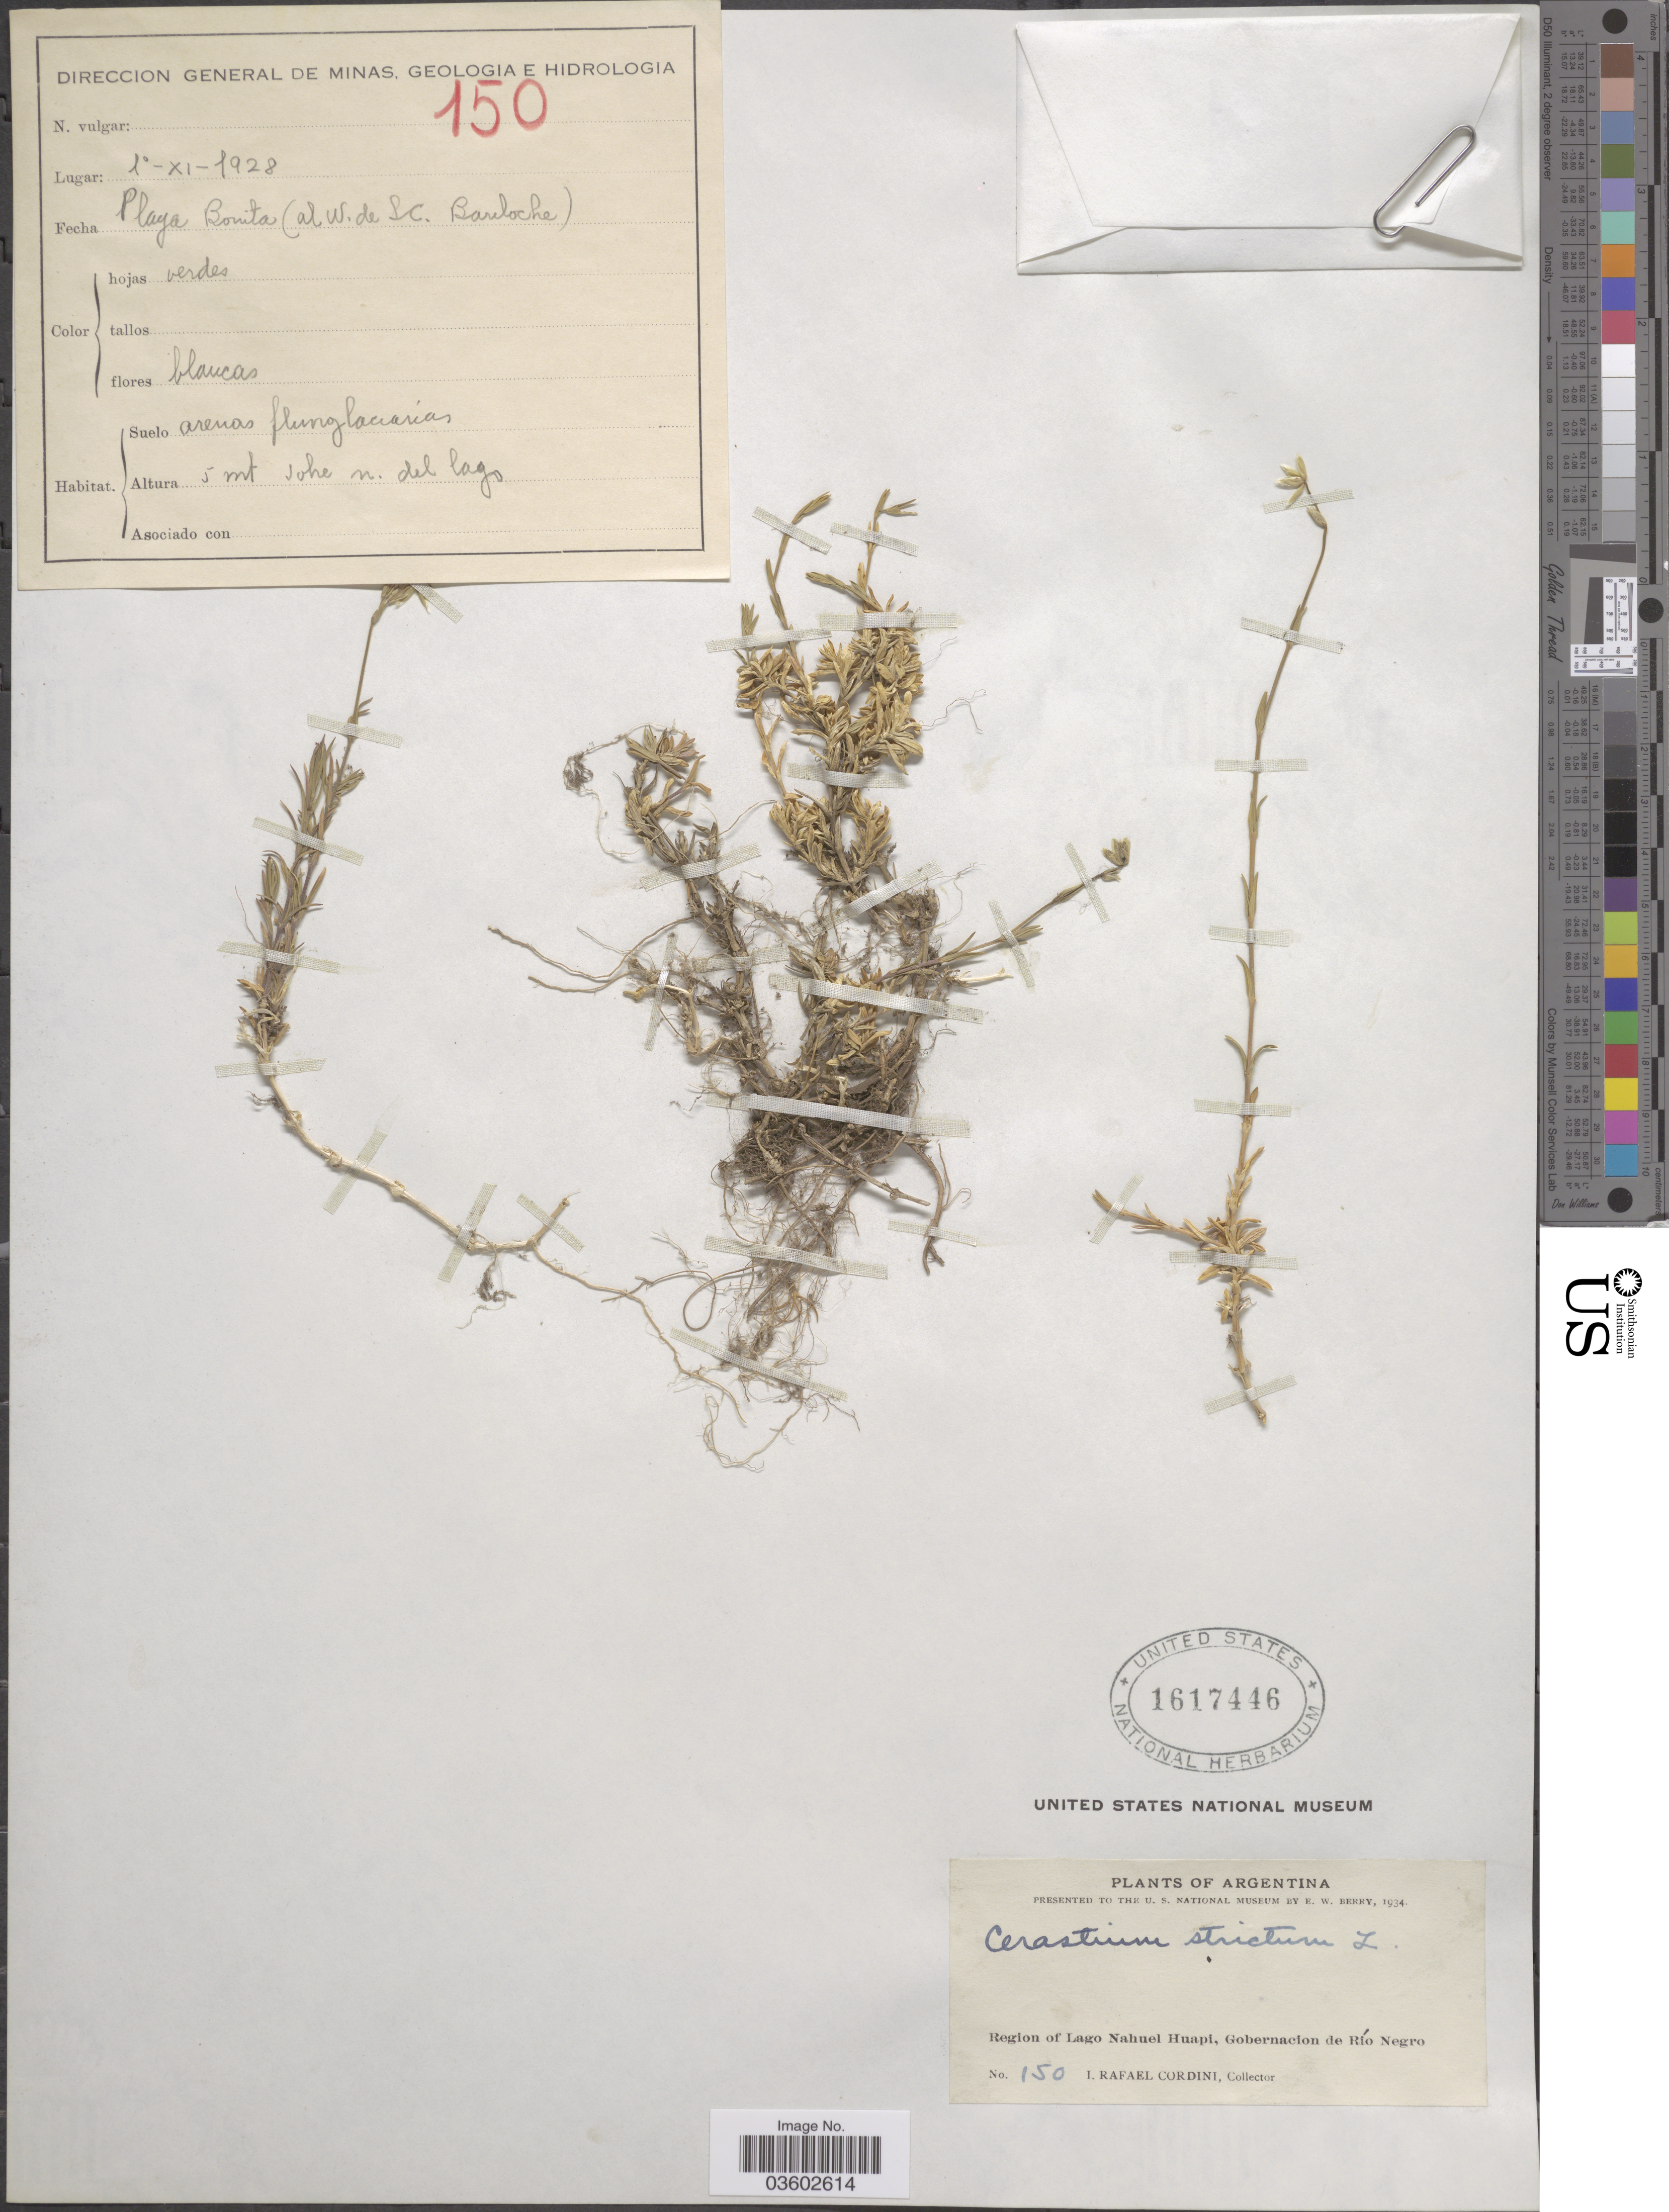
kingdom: Plantae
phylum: Tracheophyta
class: Magnoliopsida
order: Caryophyllales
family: Caryophyllaceae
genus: Cerastium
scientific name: Cerastium strictum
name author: L.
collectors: I. Cordini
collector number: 150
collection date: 1928-11-01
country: Argentina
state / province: Rio Negro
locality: Region of Lago Nahuel Huapi, Gobernacion de Río Negro.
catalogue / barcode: US 1617446